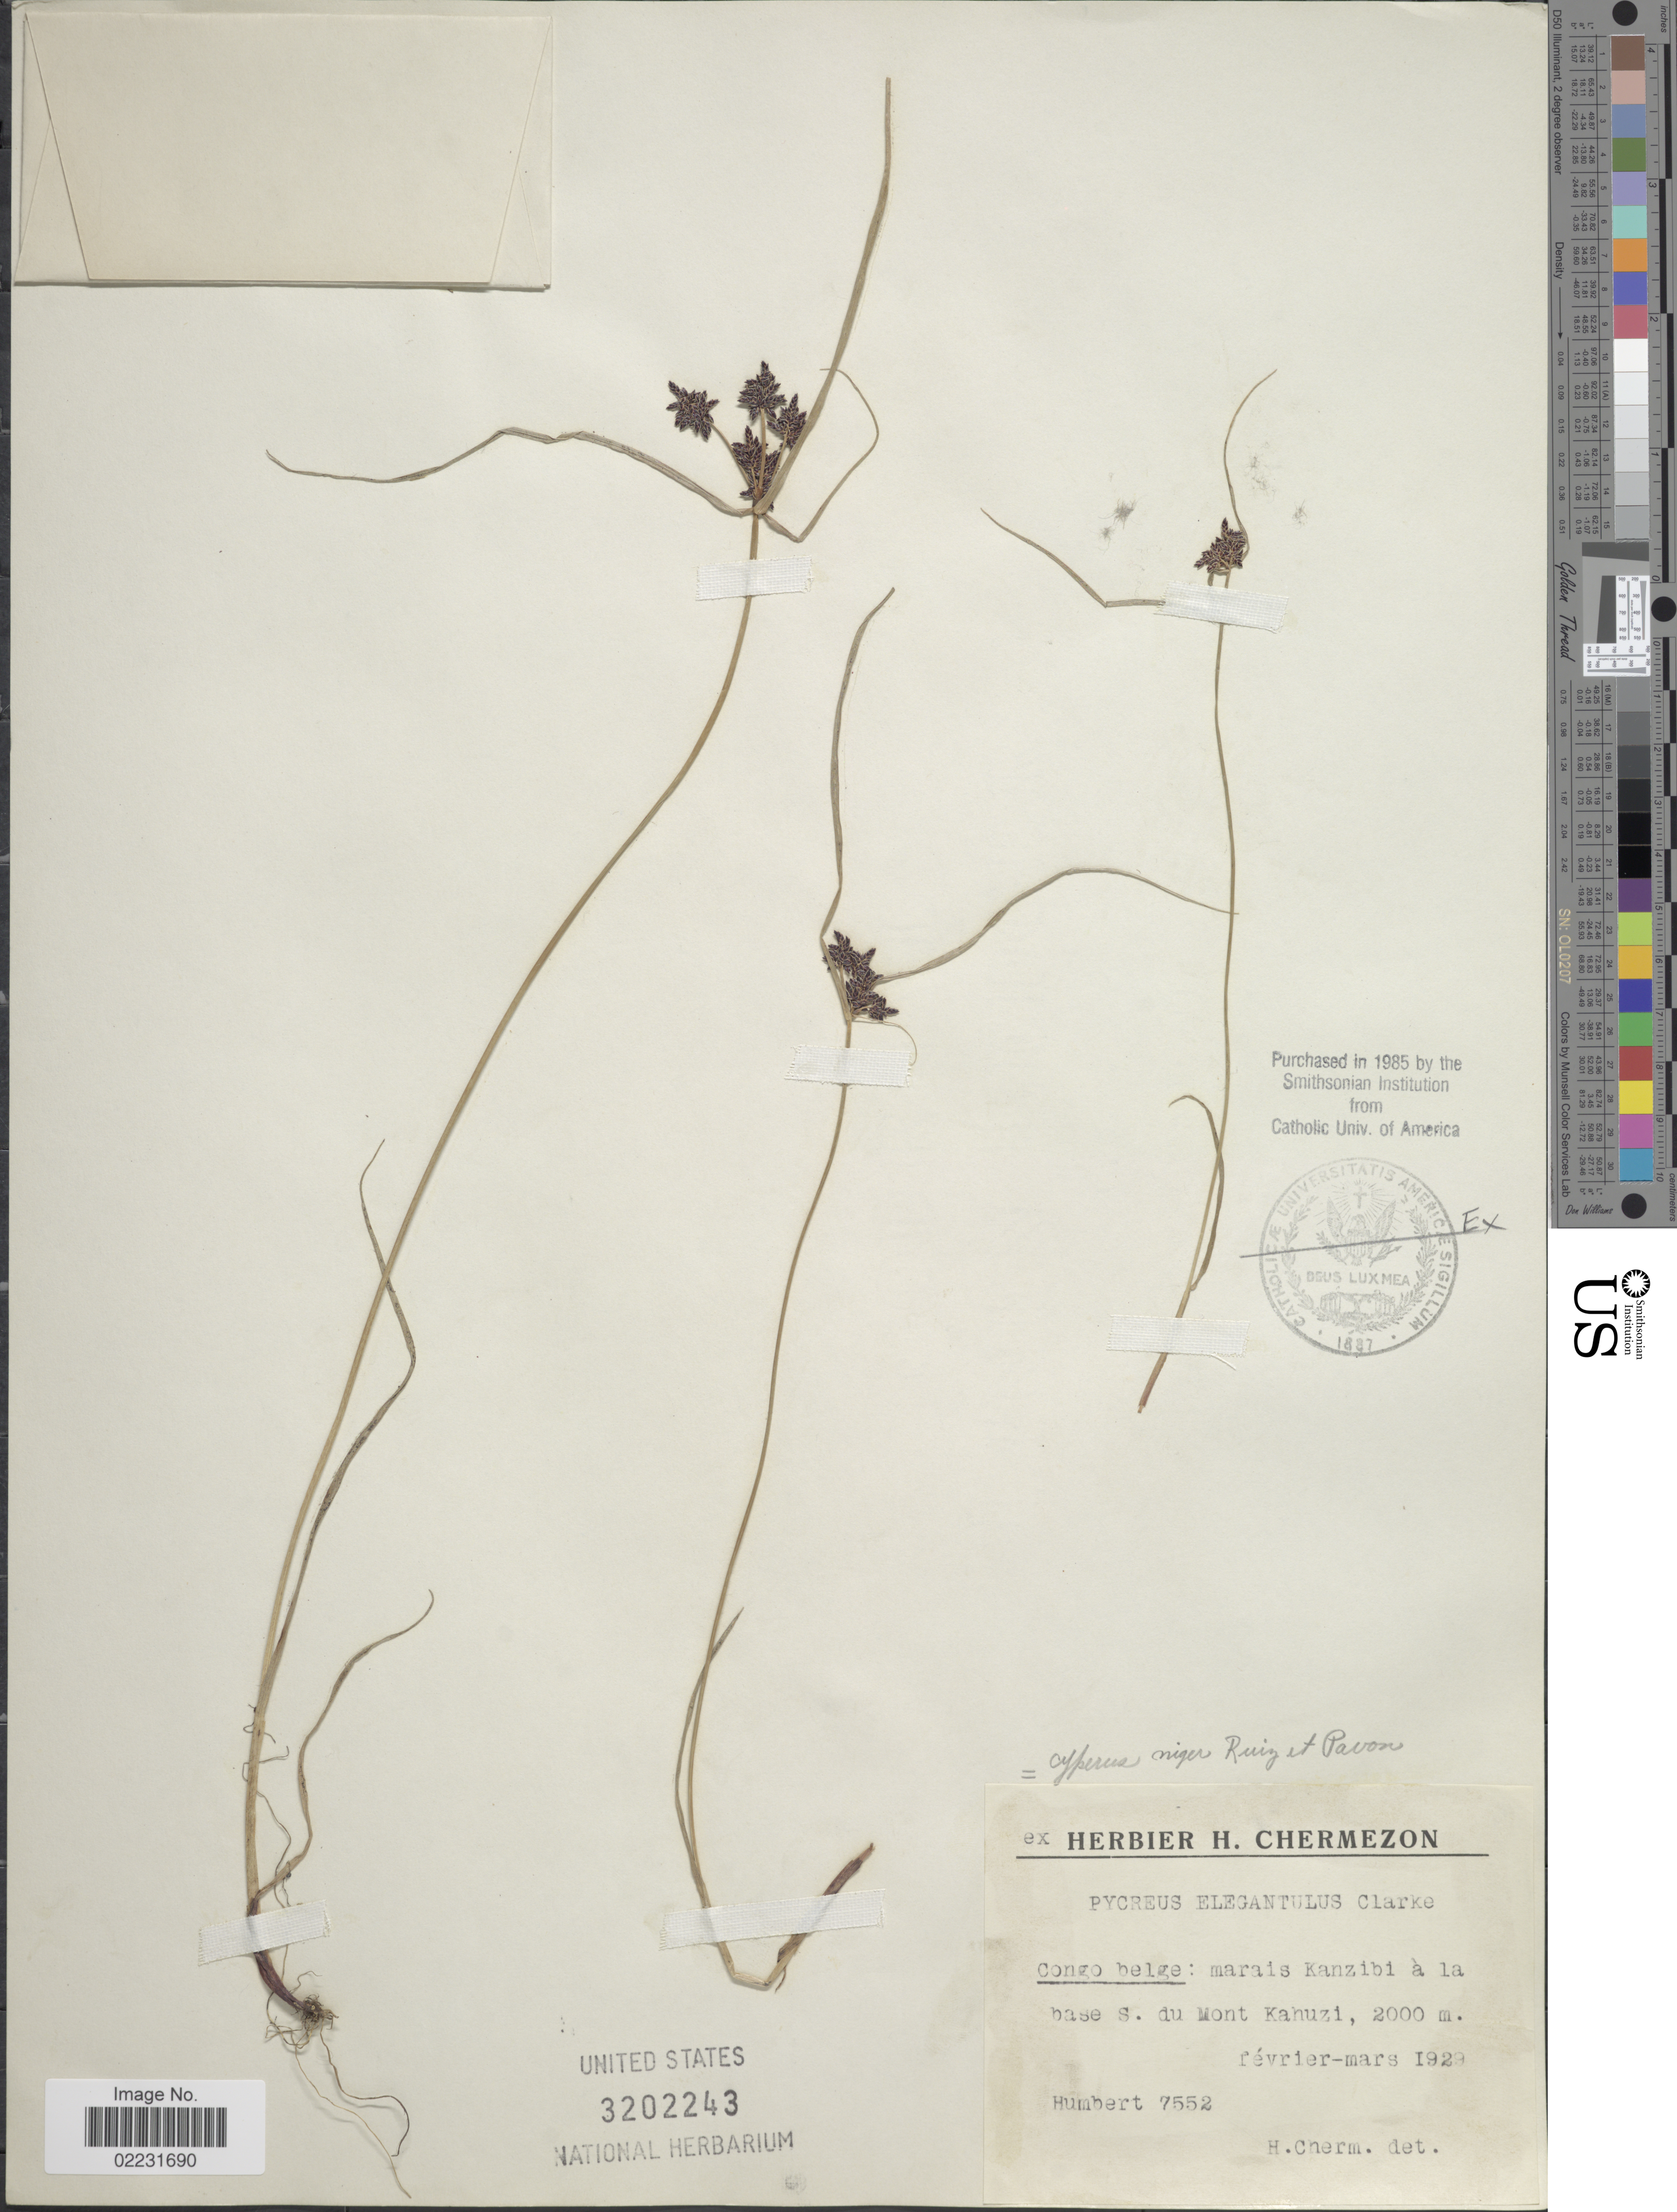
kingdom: Plantae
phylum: Tracheophyta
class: Liliopsida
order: Poales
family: Cyperaceae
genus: Cyperus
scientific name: Cyperus niger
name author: Ruiz & Pav.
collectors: H. Humbert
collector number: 7552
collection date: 1929-02/1929-03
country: Congo, Democratic Republic of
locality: Congo Belge, marais Kanzibi a la base s du Mont Kahuzi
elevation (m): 2000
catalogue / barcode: US 3202243